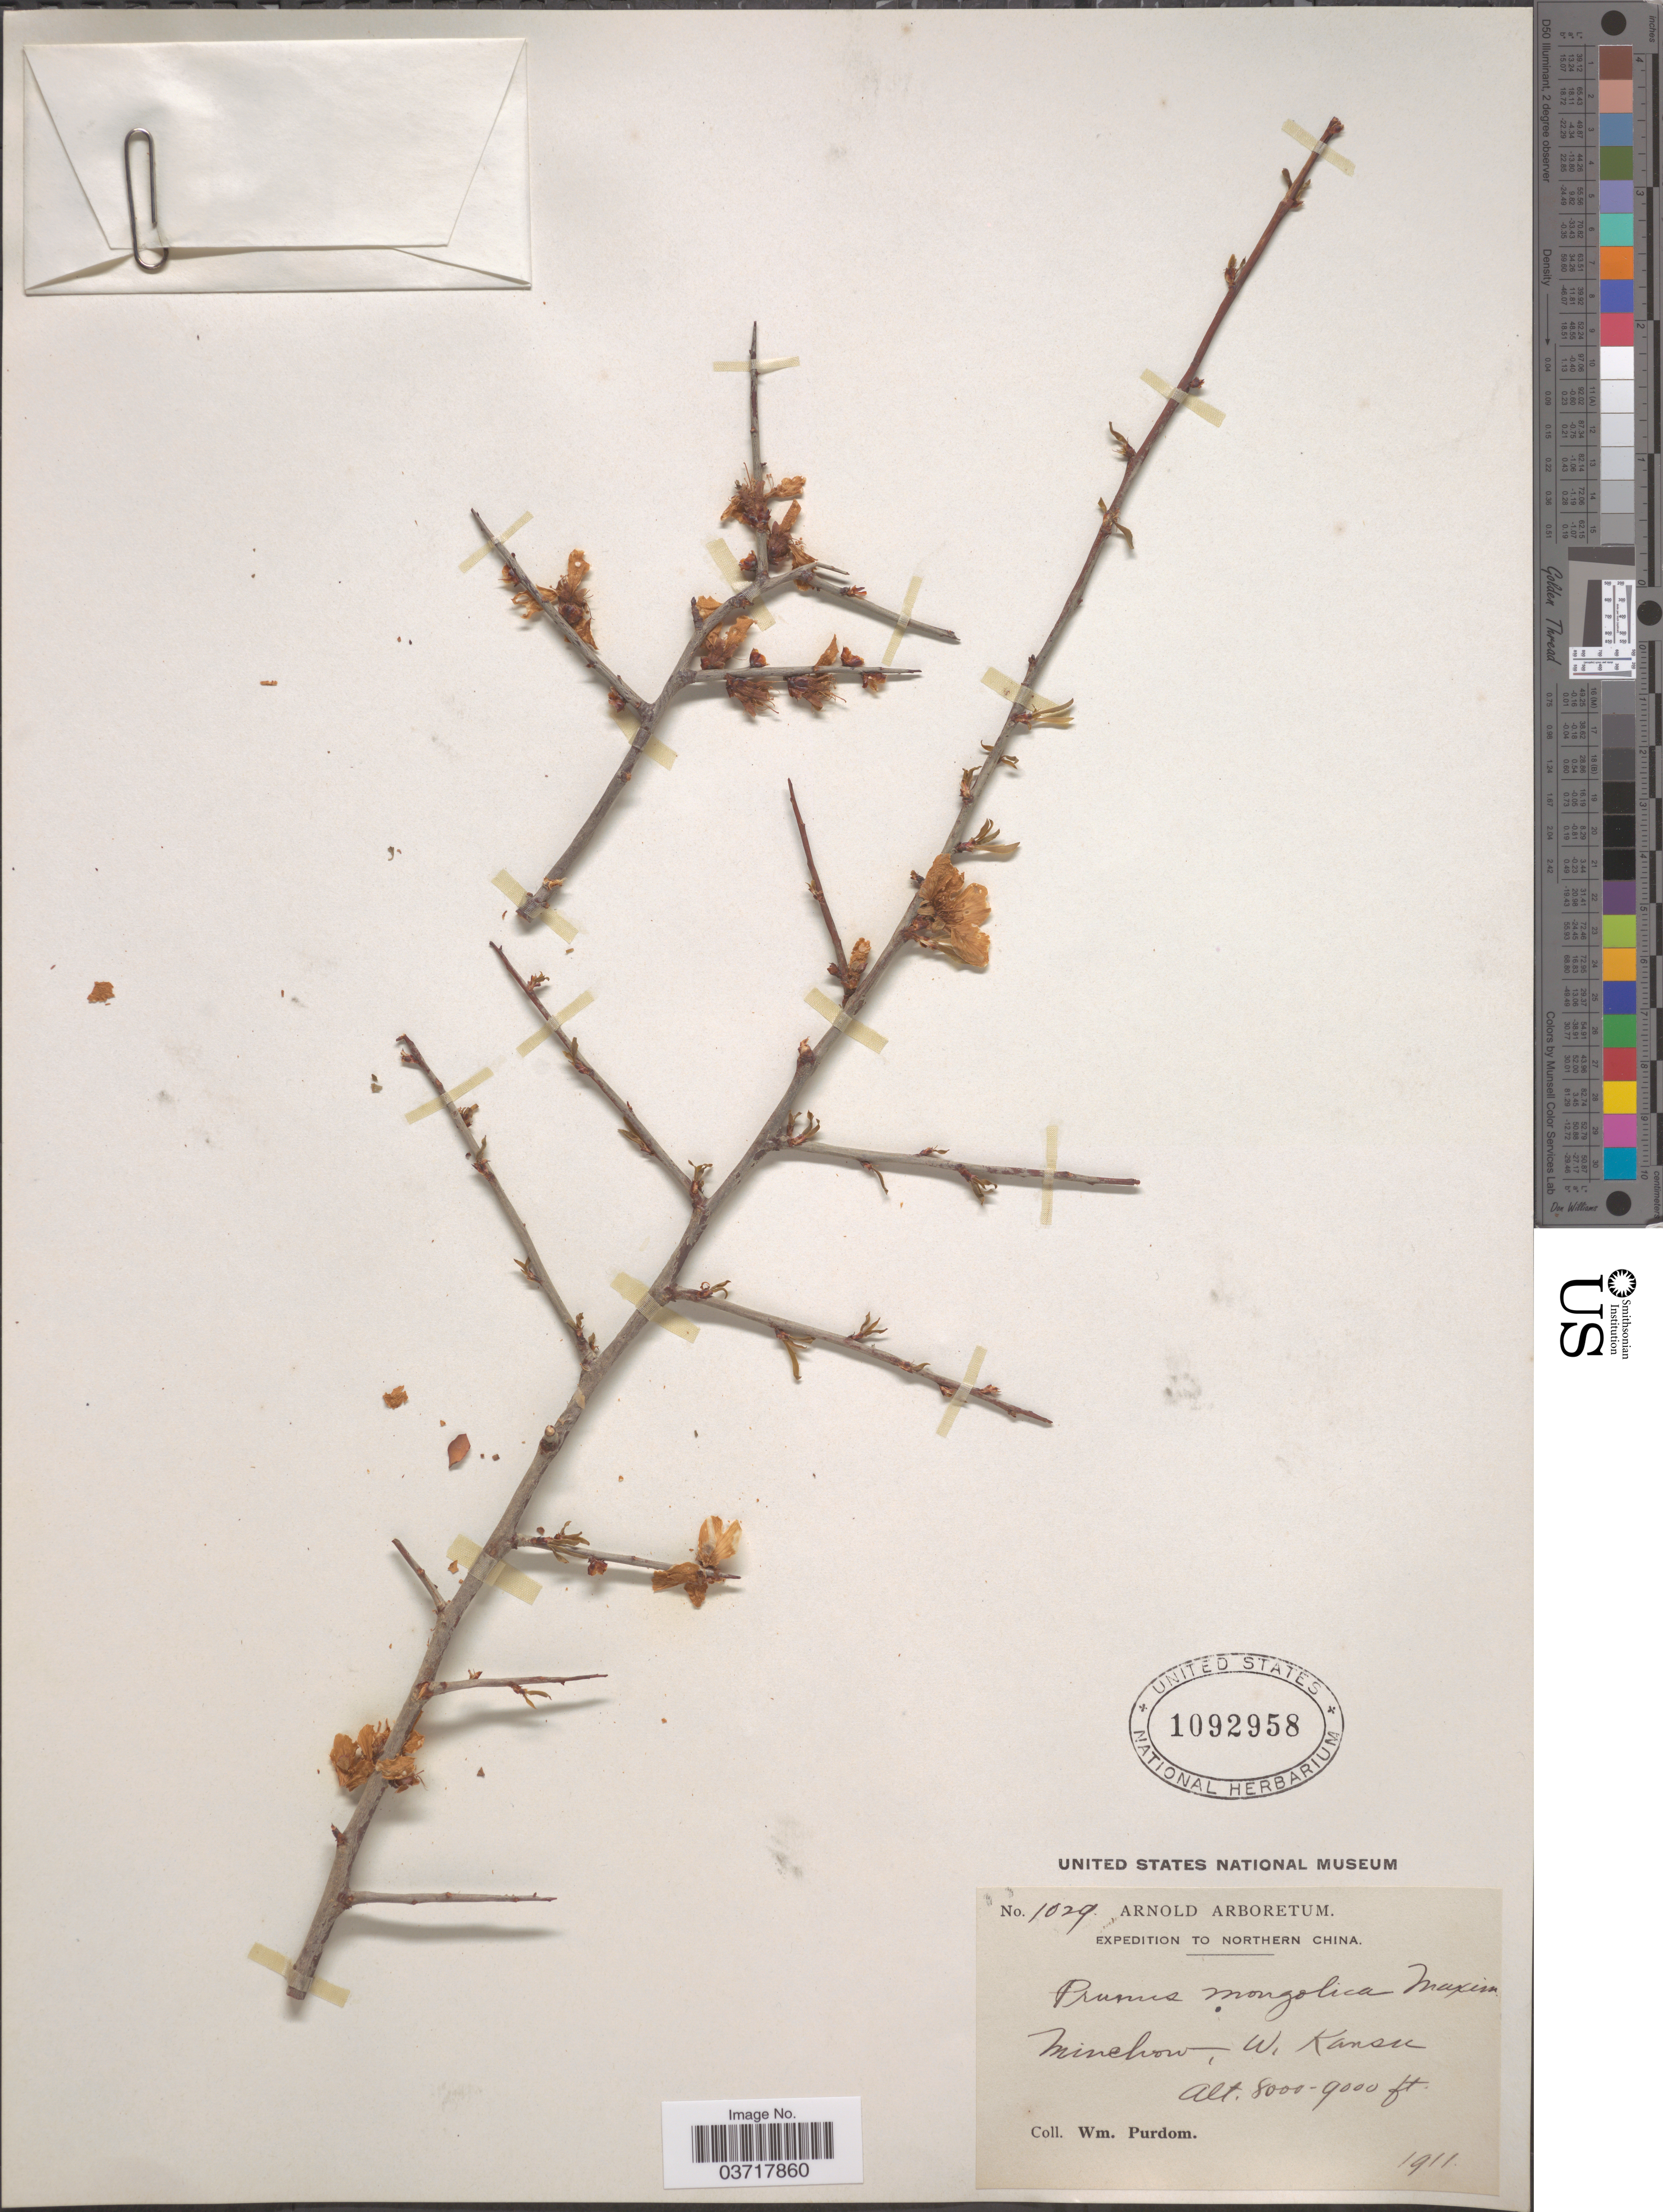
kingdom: Plantae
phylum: Tracheophyta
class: Magnoliopsida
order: Rosales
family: Rosaceae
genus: Prunus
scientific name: Prunus mongolica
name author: Maxim.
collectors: W. Purdom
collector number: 1029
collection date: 1911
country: China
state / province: Gansu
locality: Minchow, W. Kansu. Northern China.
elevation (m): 2438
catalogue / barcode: US 1092958